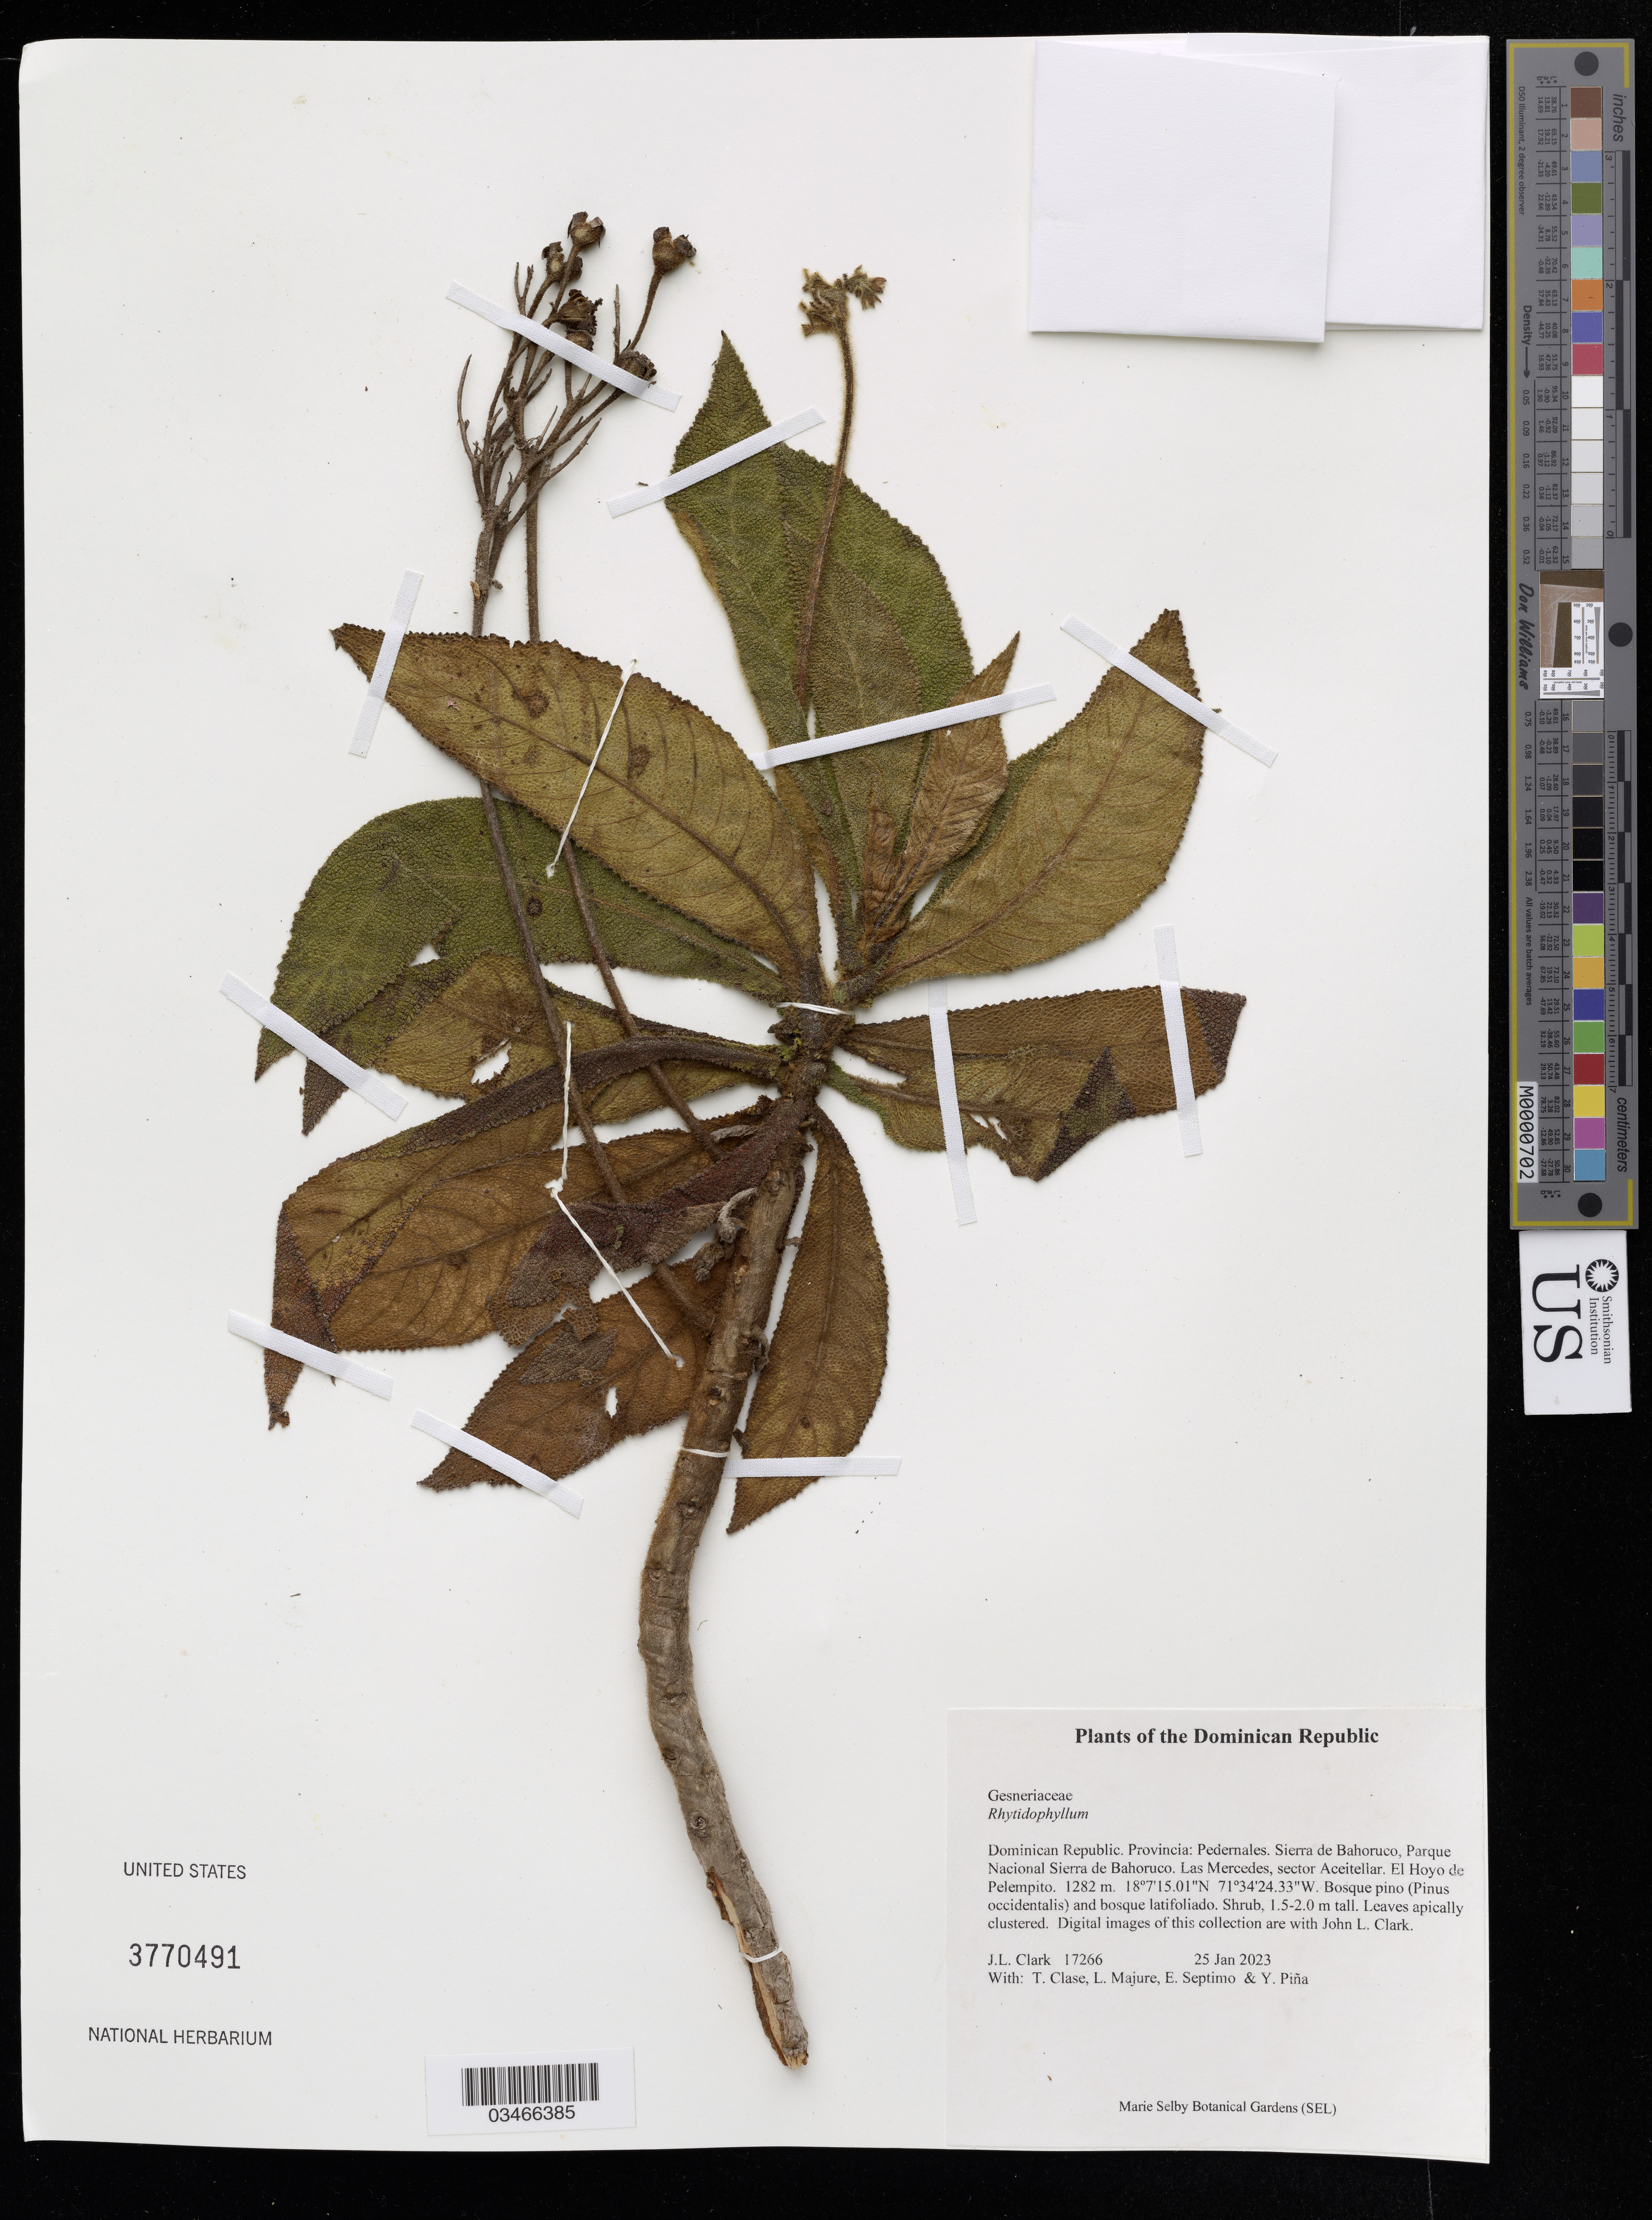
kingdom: Plantae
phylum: Tracheophyta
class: Magnoliopsida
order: Lamiales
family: Gesneriaceae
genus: Rhytidophyllum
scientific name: Rhytidophyllum sp.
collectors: J. Clark, T. Clase & L. Majure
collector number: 17266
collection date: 2023-01-25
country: Dominican Republic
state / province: Pedernales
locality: Dominican Republic. Provincia: Pedernales. Sierra de Bahoruco, Parque Nacional Sierra de Bahoruco. Las Mercedes, sector Aceitellar. El Hoyo de Pelempito.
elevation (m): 1282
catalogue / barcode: US 3770491